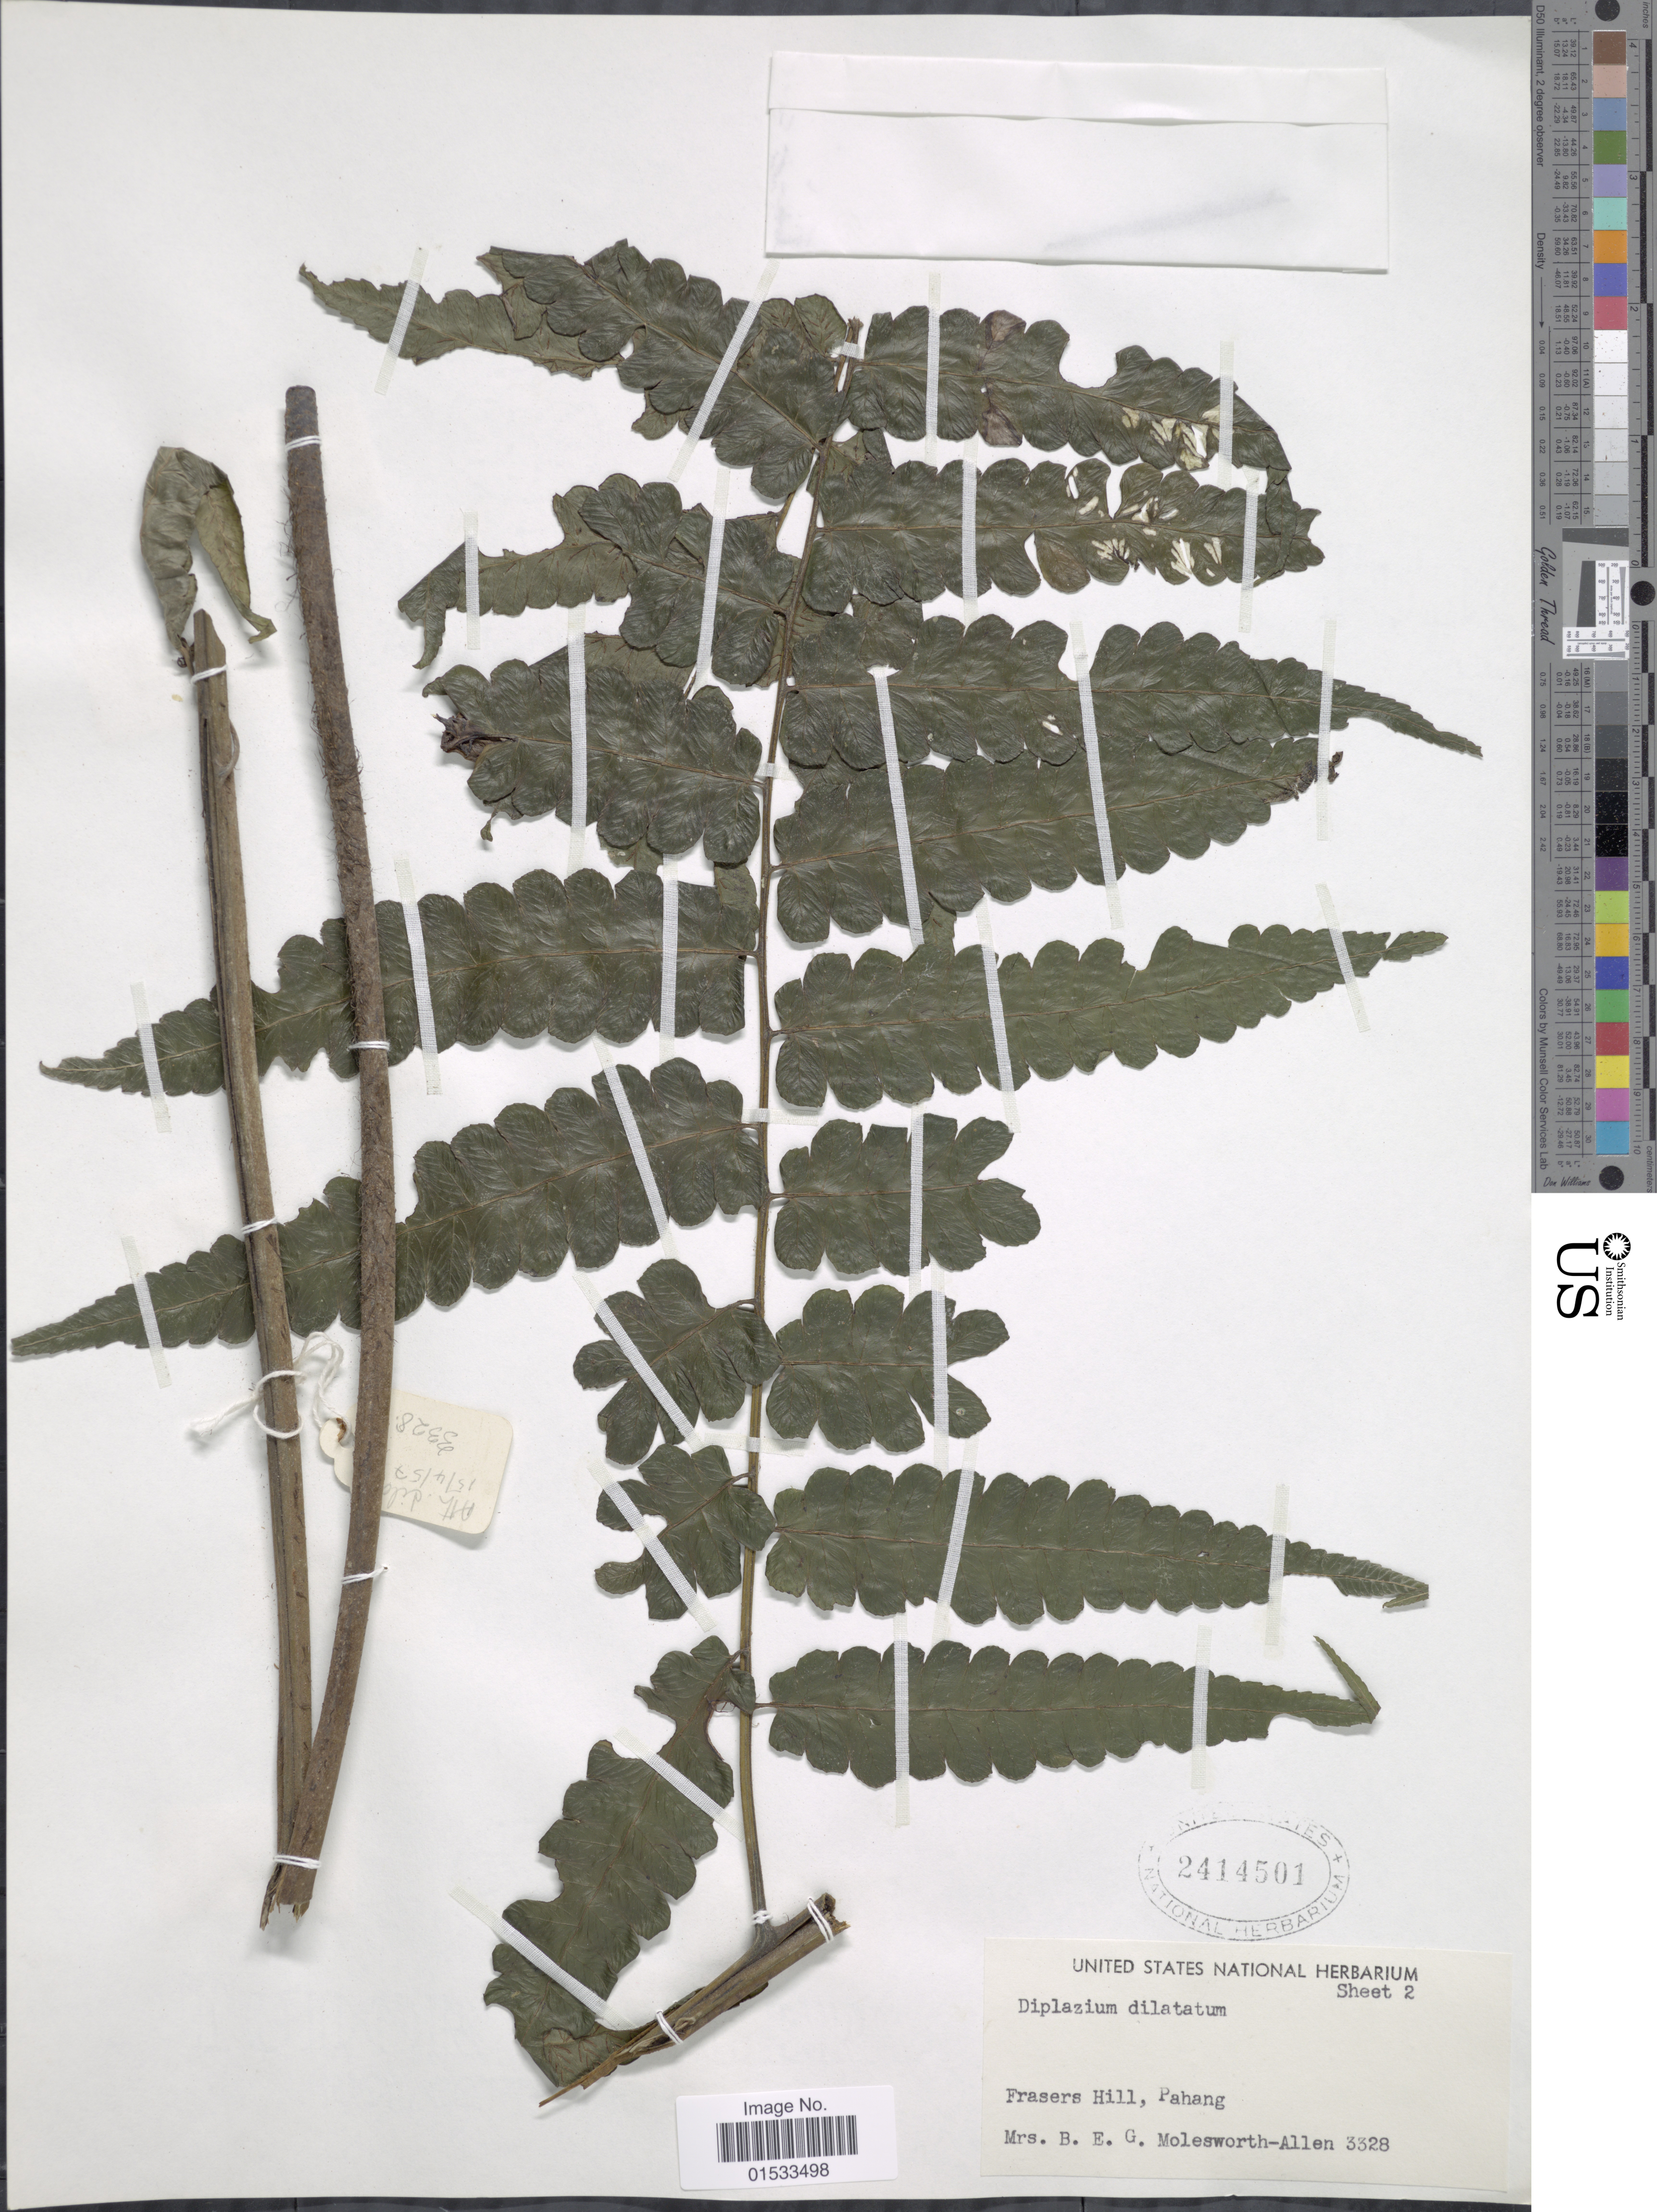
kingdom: Plantae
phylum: Tracheophyta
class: Polypodiopsida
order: Polypodiales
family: Athyriaceae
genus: Diplazium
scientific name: Diplazium dilatatum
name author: Blume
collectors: B. E. G. Molesworth-Allen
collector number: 3328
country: Malaysia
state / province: Pahang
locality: Frasers Hill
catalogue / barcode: US 2414501